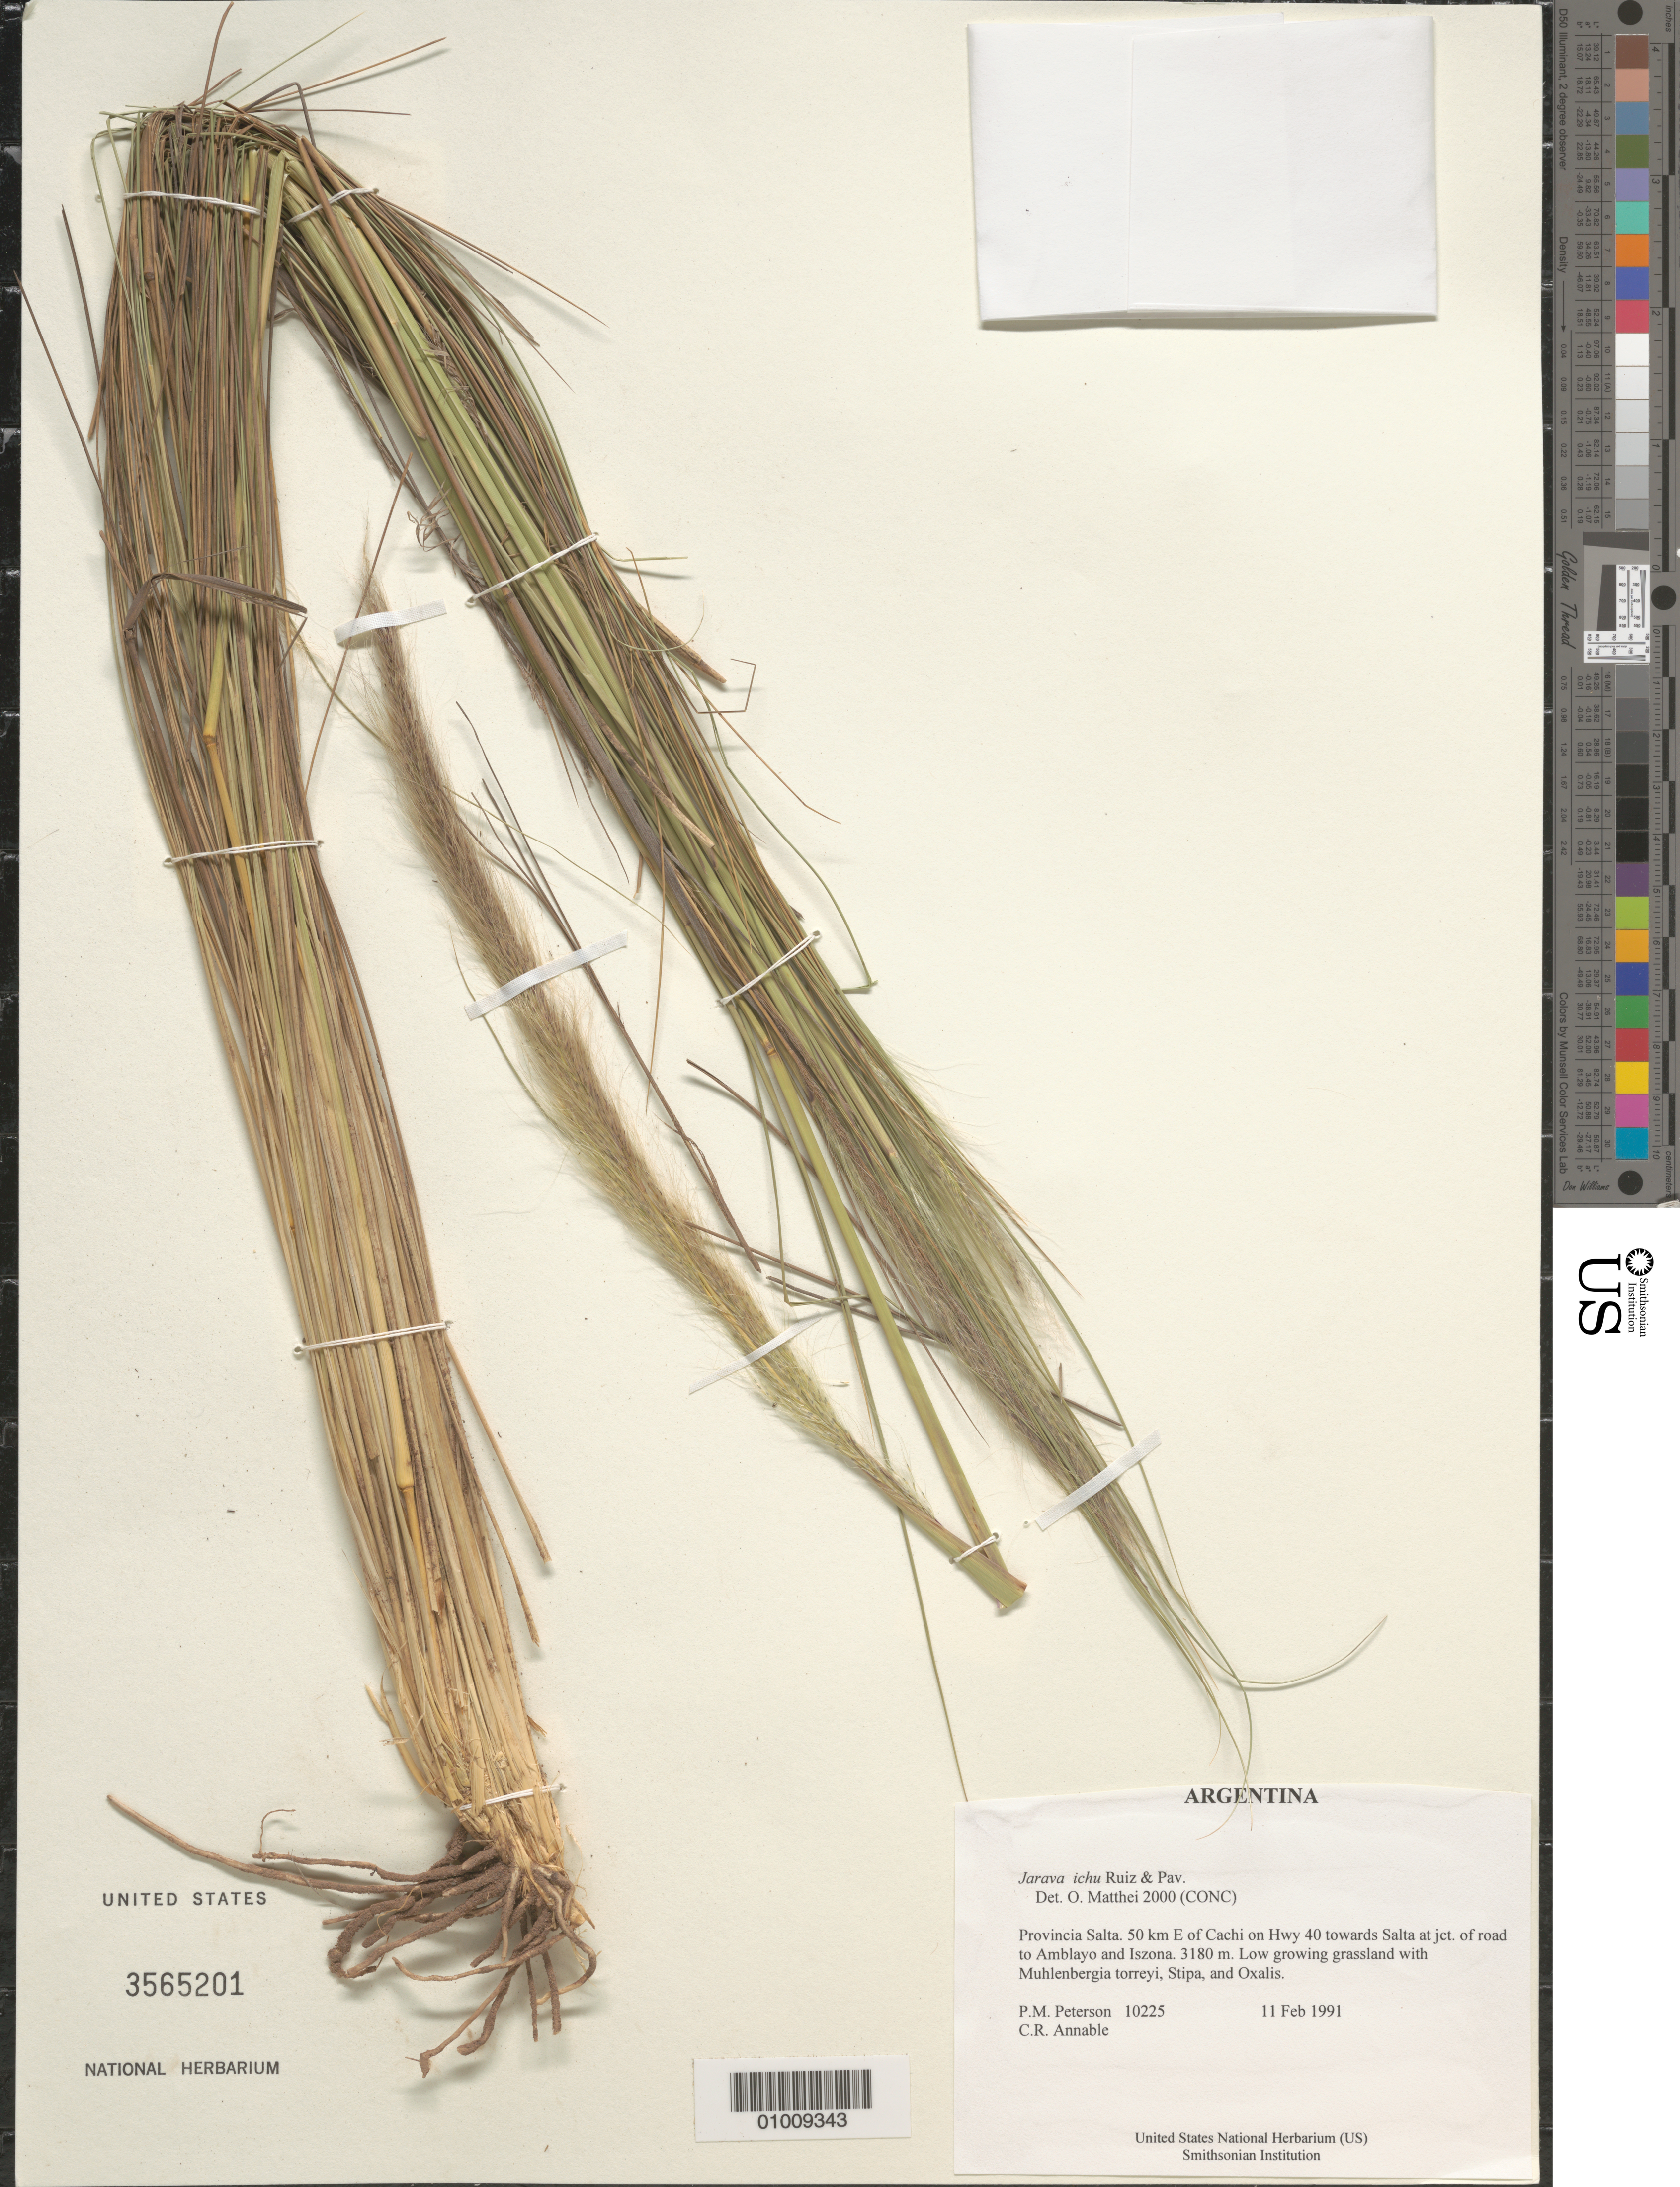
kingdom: Plantae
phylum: Tracheophyta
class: Liliopsida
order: Poales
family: Poaceae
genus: Jarava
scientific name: Jarava ichu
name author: Ruiz & Pav.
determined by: Matthei, O. R.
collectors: P. M. Peterson & C. R. Annable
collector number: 10225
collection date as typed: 11 Feb 1991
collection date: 1991-02-11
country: Argentina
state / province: Salta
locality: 50 km E of Cachi on Hwy 40 towards Salta at jct. of road to Amblayo and Iszona.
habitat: Low growing grassland with Muhlenbergia torreyi, Stipa, and Oxalis.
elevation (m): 3180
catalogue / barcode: US 3565201